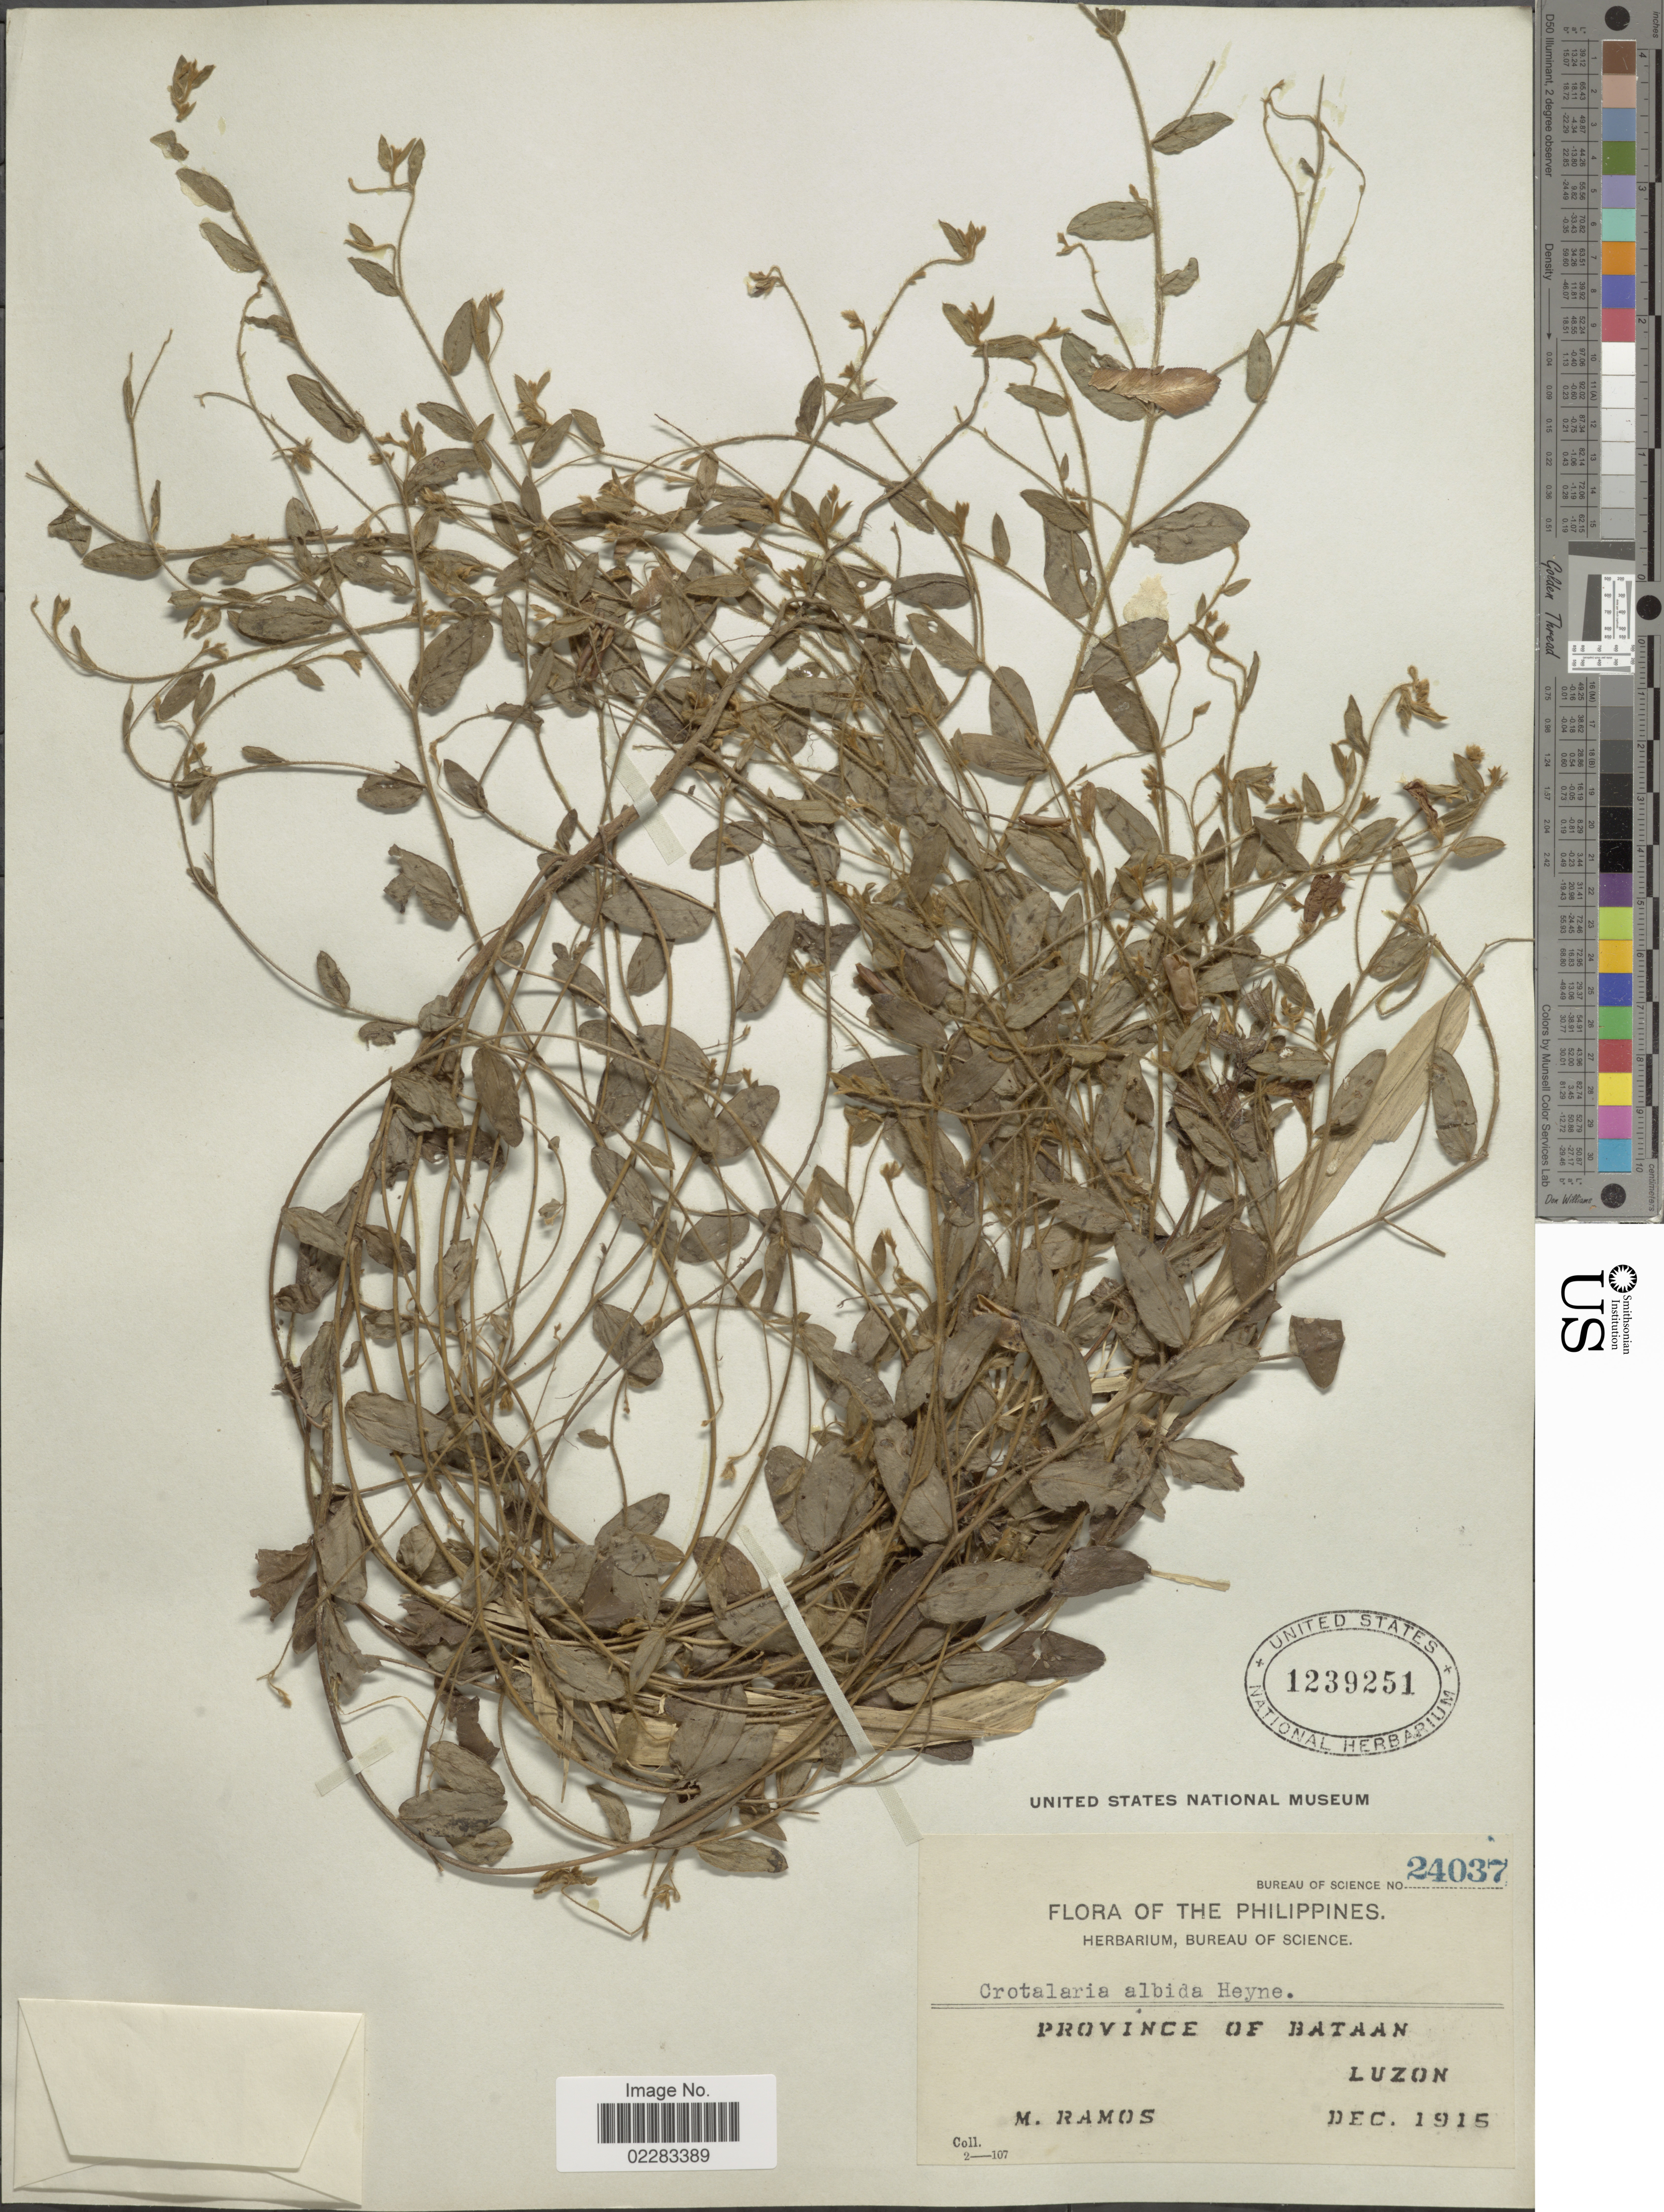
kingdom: Plantae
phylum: Tracheophyta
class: Magnoliopsida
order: Fabales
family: Fabaceae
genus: Crotalaria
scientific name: Crotalaria albida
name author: B. Heyne ex Roth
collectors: M. Ramos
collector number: Bureau of Science 24037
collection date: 1915-12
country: Philippines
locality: Province of Bataan Luzon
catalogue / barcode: US 1239251